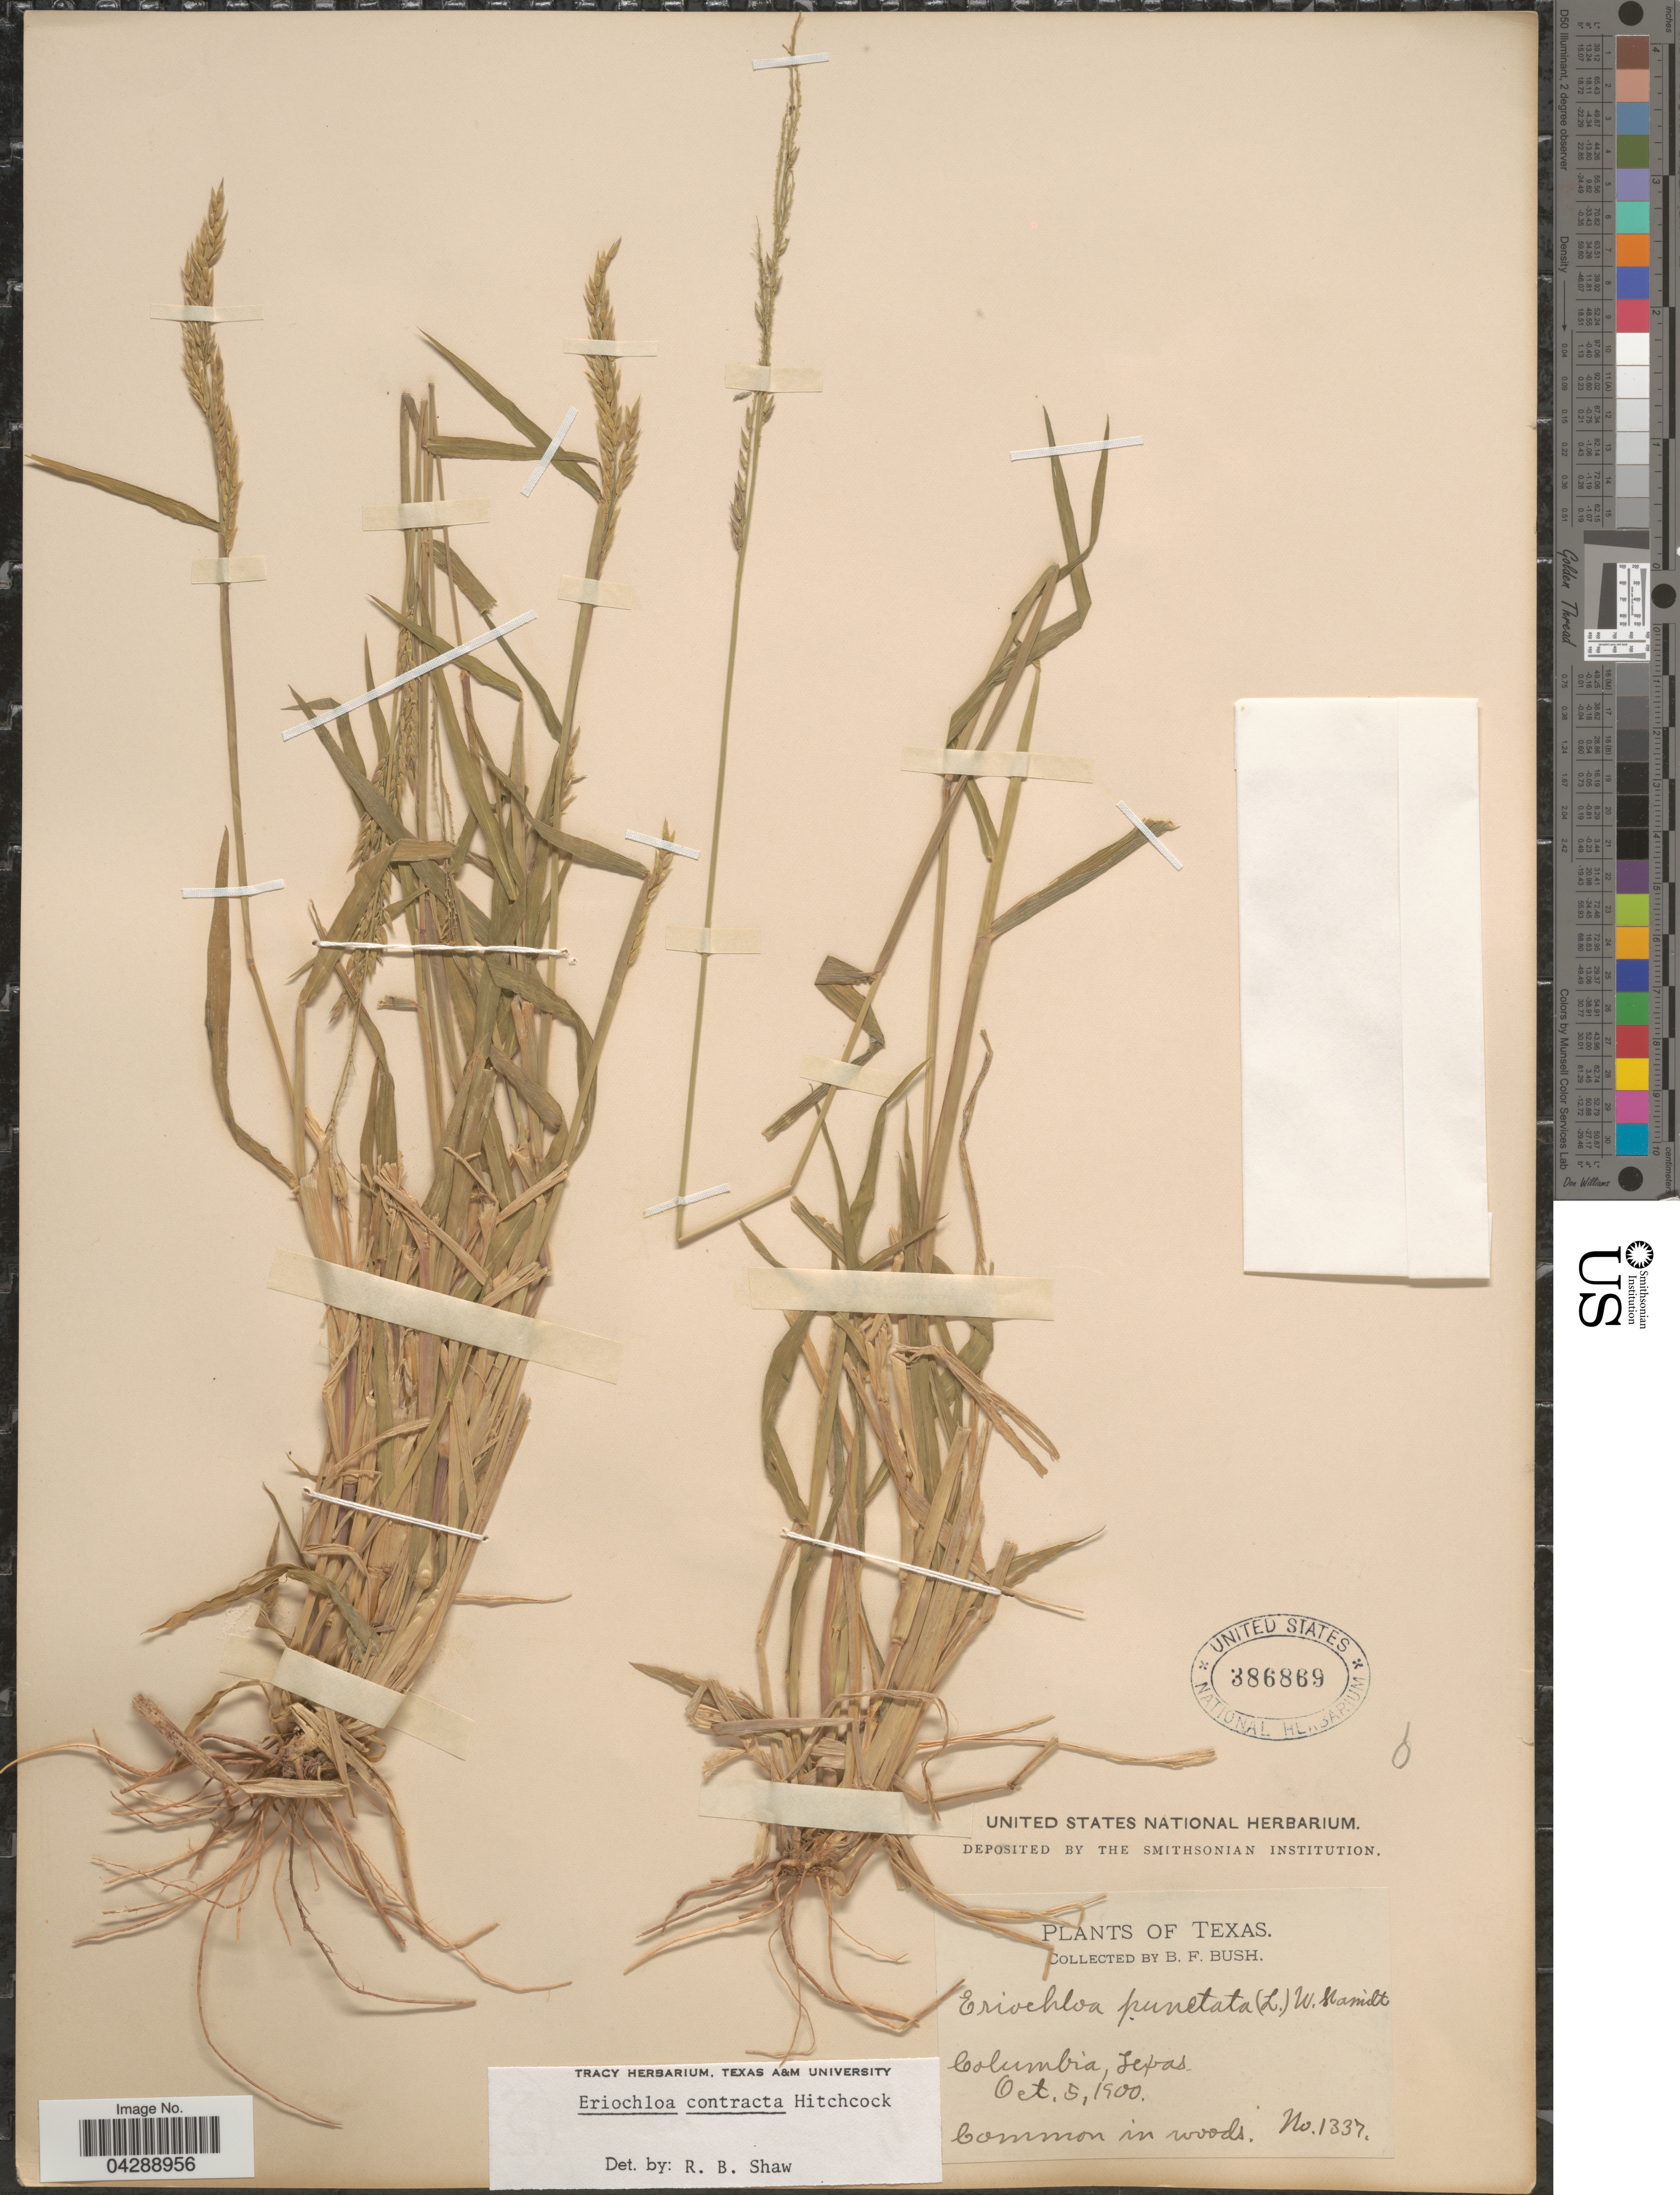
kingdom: Plantae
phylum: Tracheophyta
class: Liliopsida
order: Poales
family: Poaceae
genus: Eriochloa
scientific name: Eriochloa contracta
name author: Hitchc.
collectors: B. F. Bush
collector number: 1337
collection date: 1900-10-05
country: United States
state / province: Texas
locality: Columbia.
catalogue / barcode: US 386869